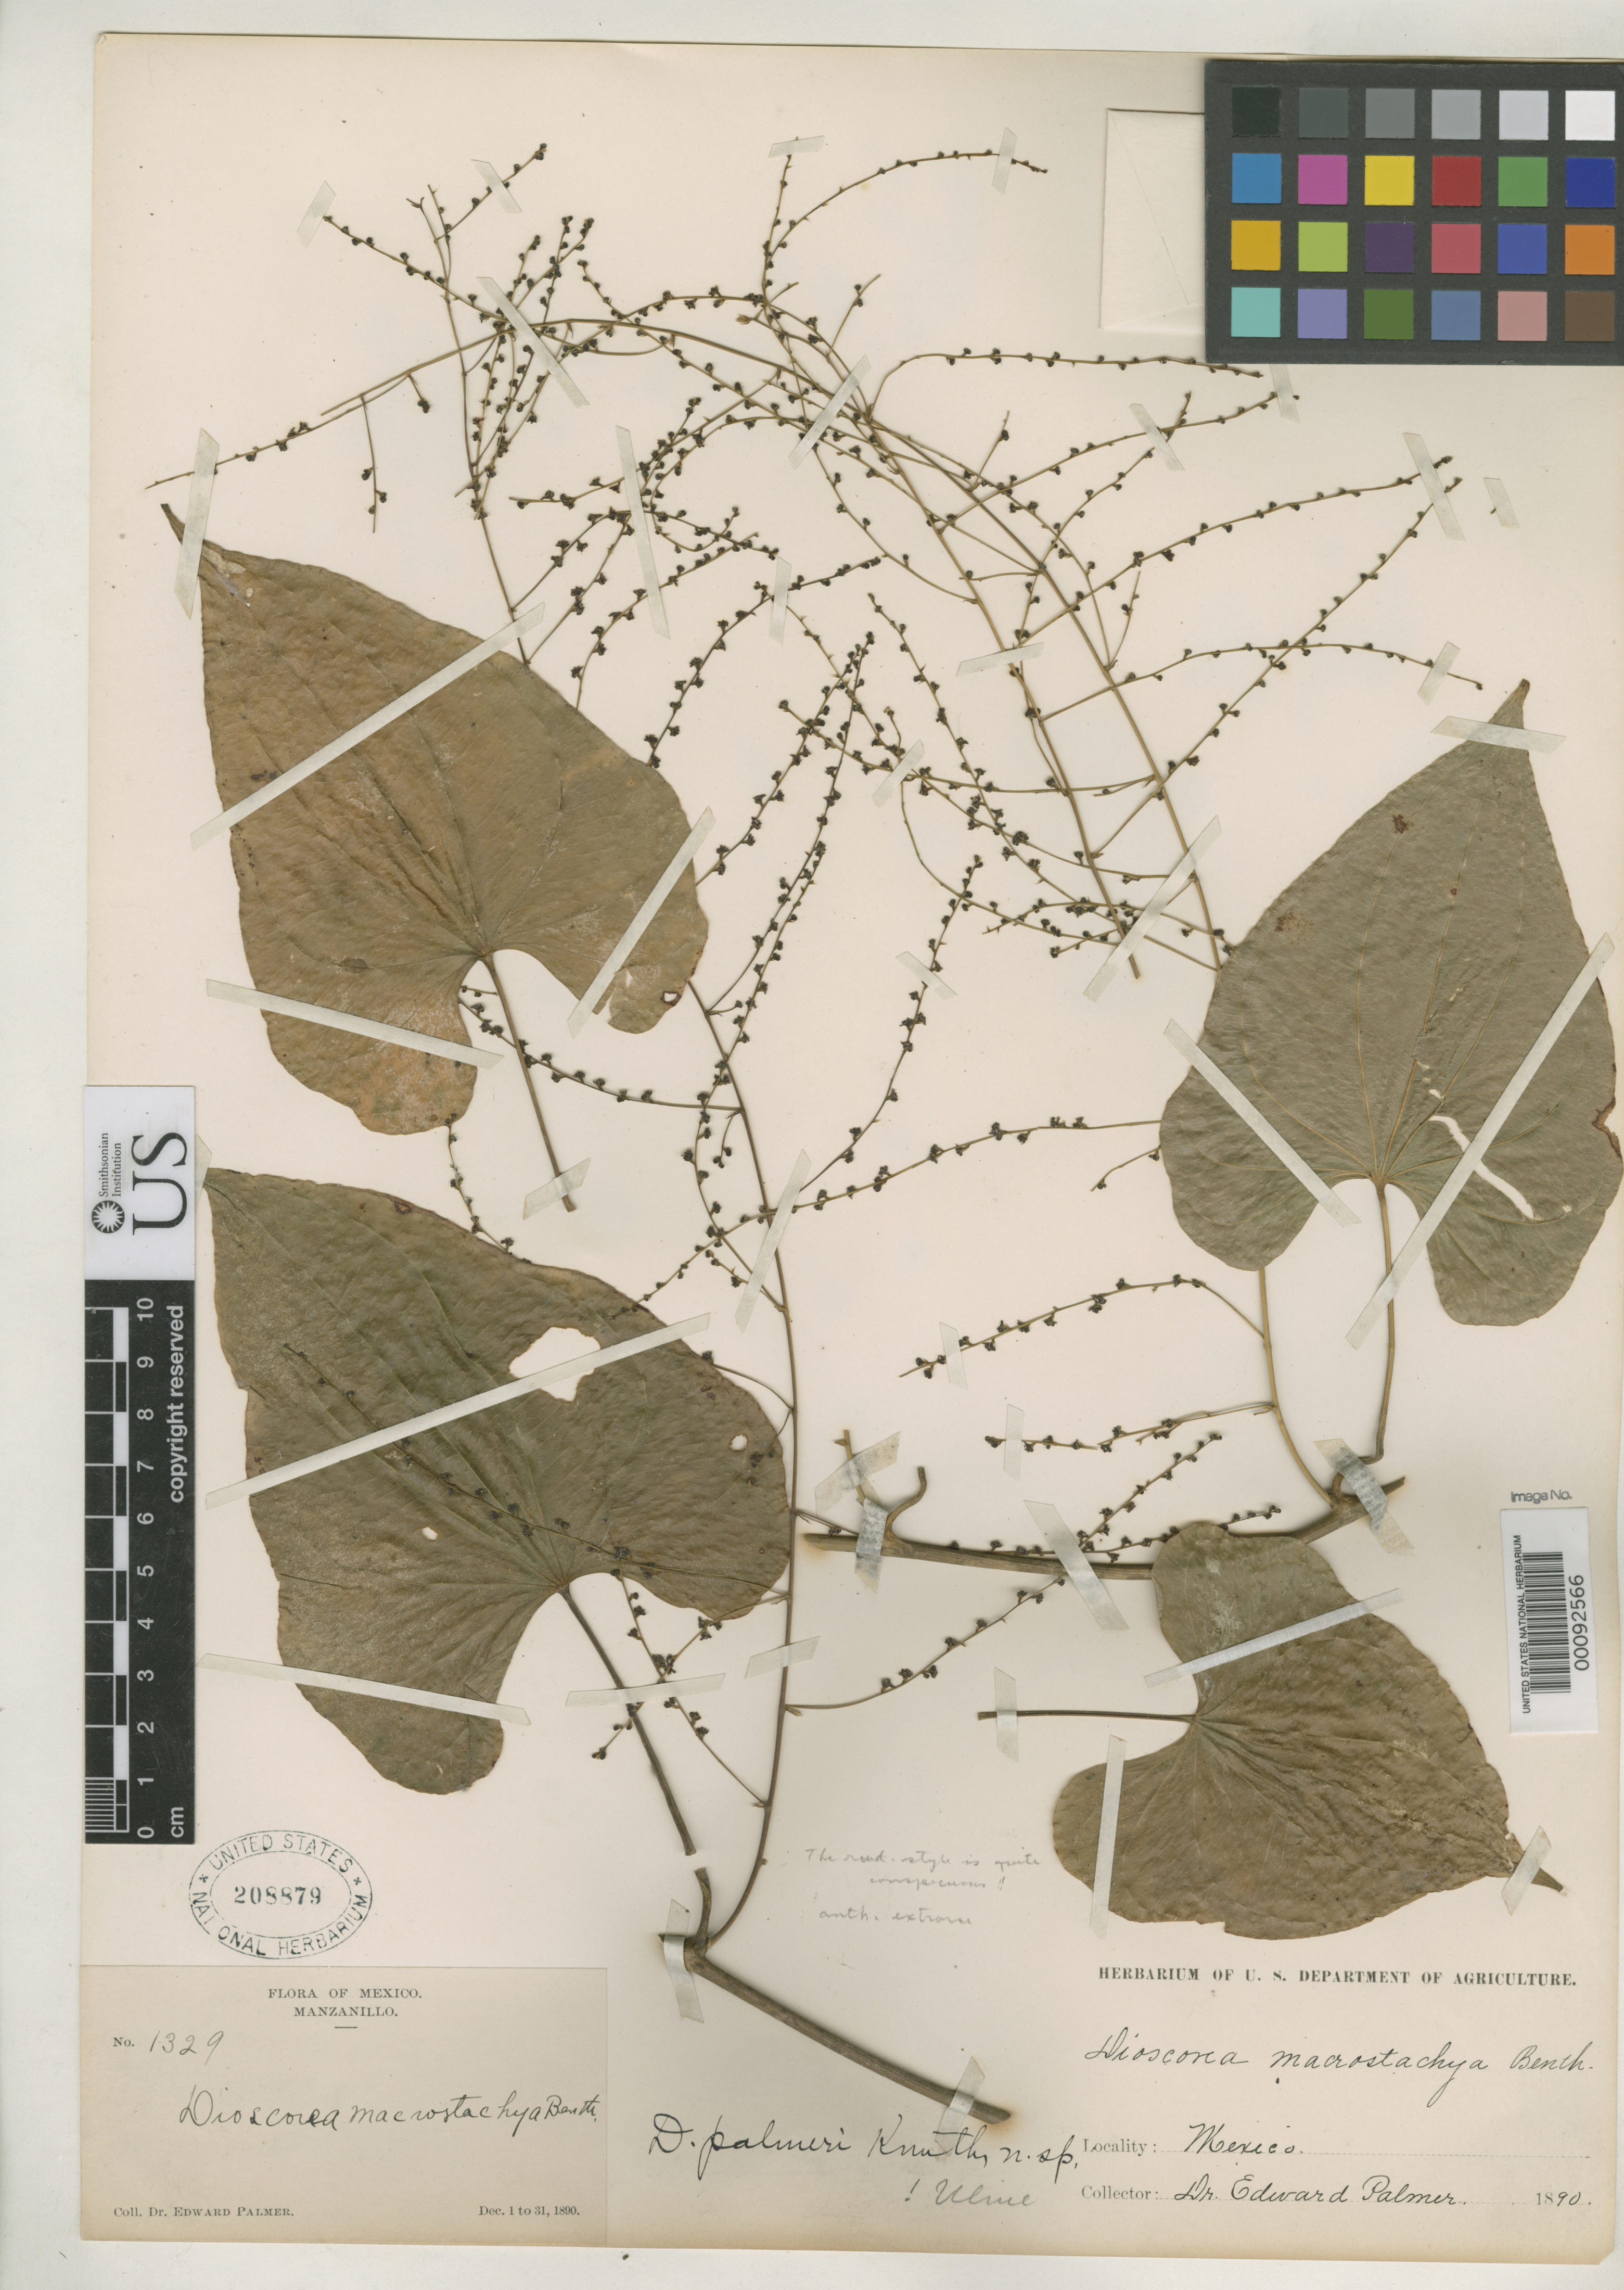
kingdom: Plantae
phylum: Tracheophyta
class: Liliopsida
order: Dioscoreales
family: Dioscoreaceae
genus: Dioscorea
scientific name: Dioscorea palmeri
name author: R. Knuth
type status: Isotype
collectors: E. Palmer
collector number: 1329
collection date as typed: Dec 1890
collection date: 1890-12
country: Mexico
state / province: Colima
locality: Manzanillo.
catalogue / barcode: US 208879